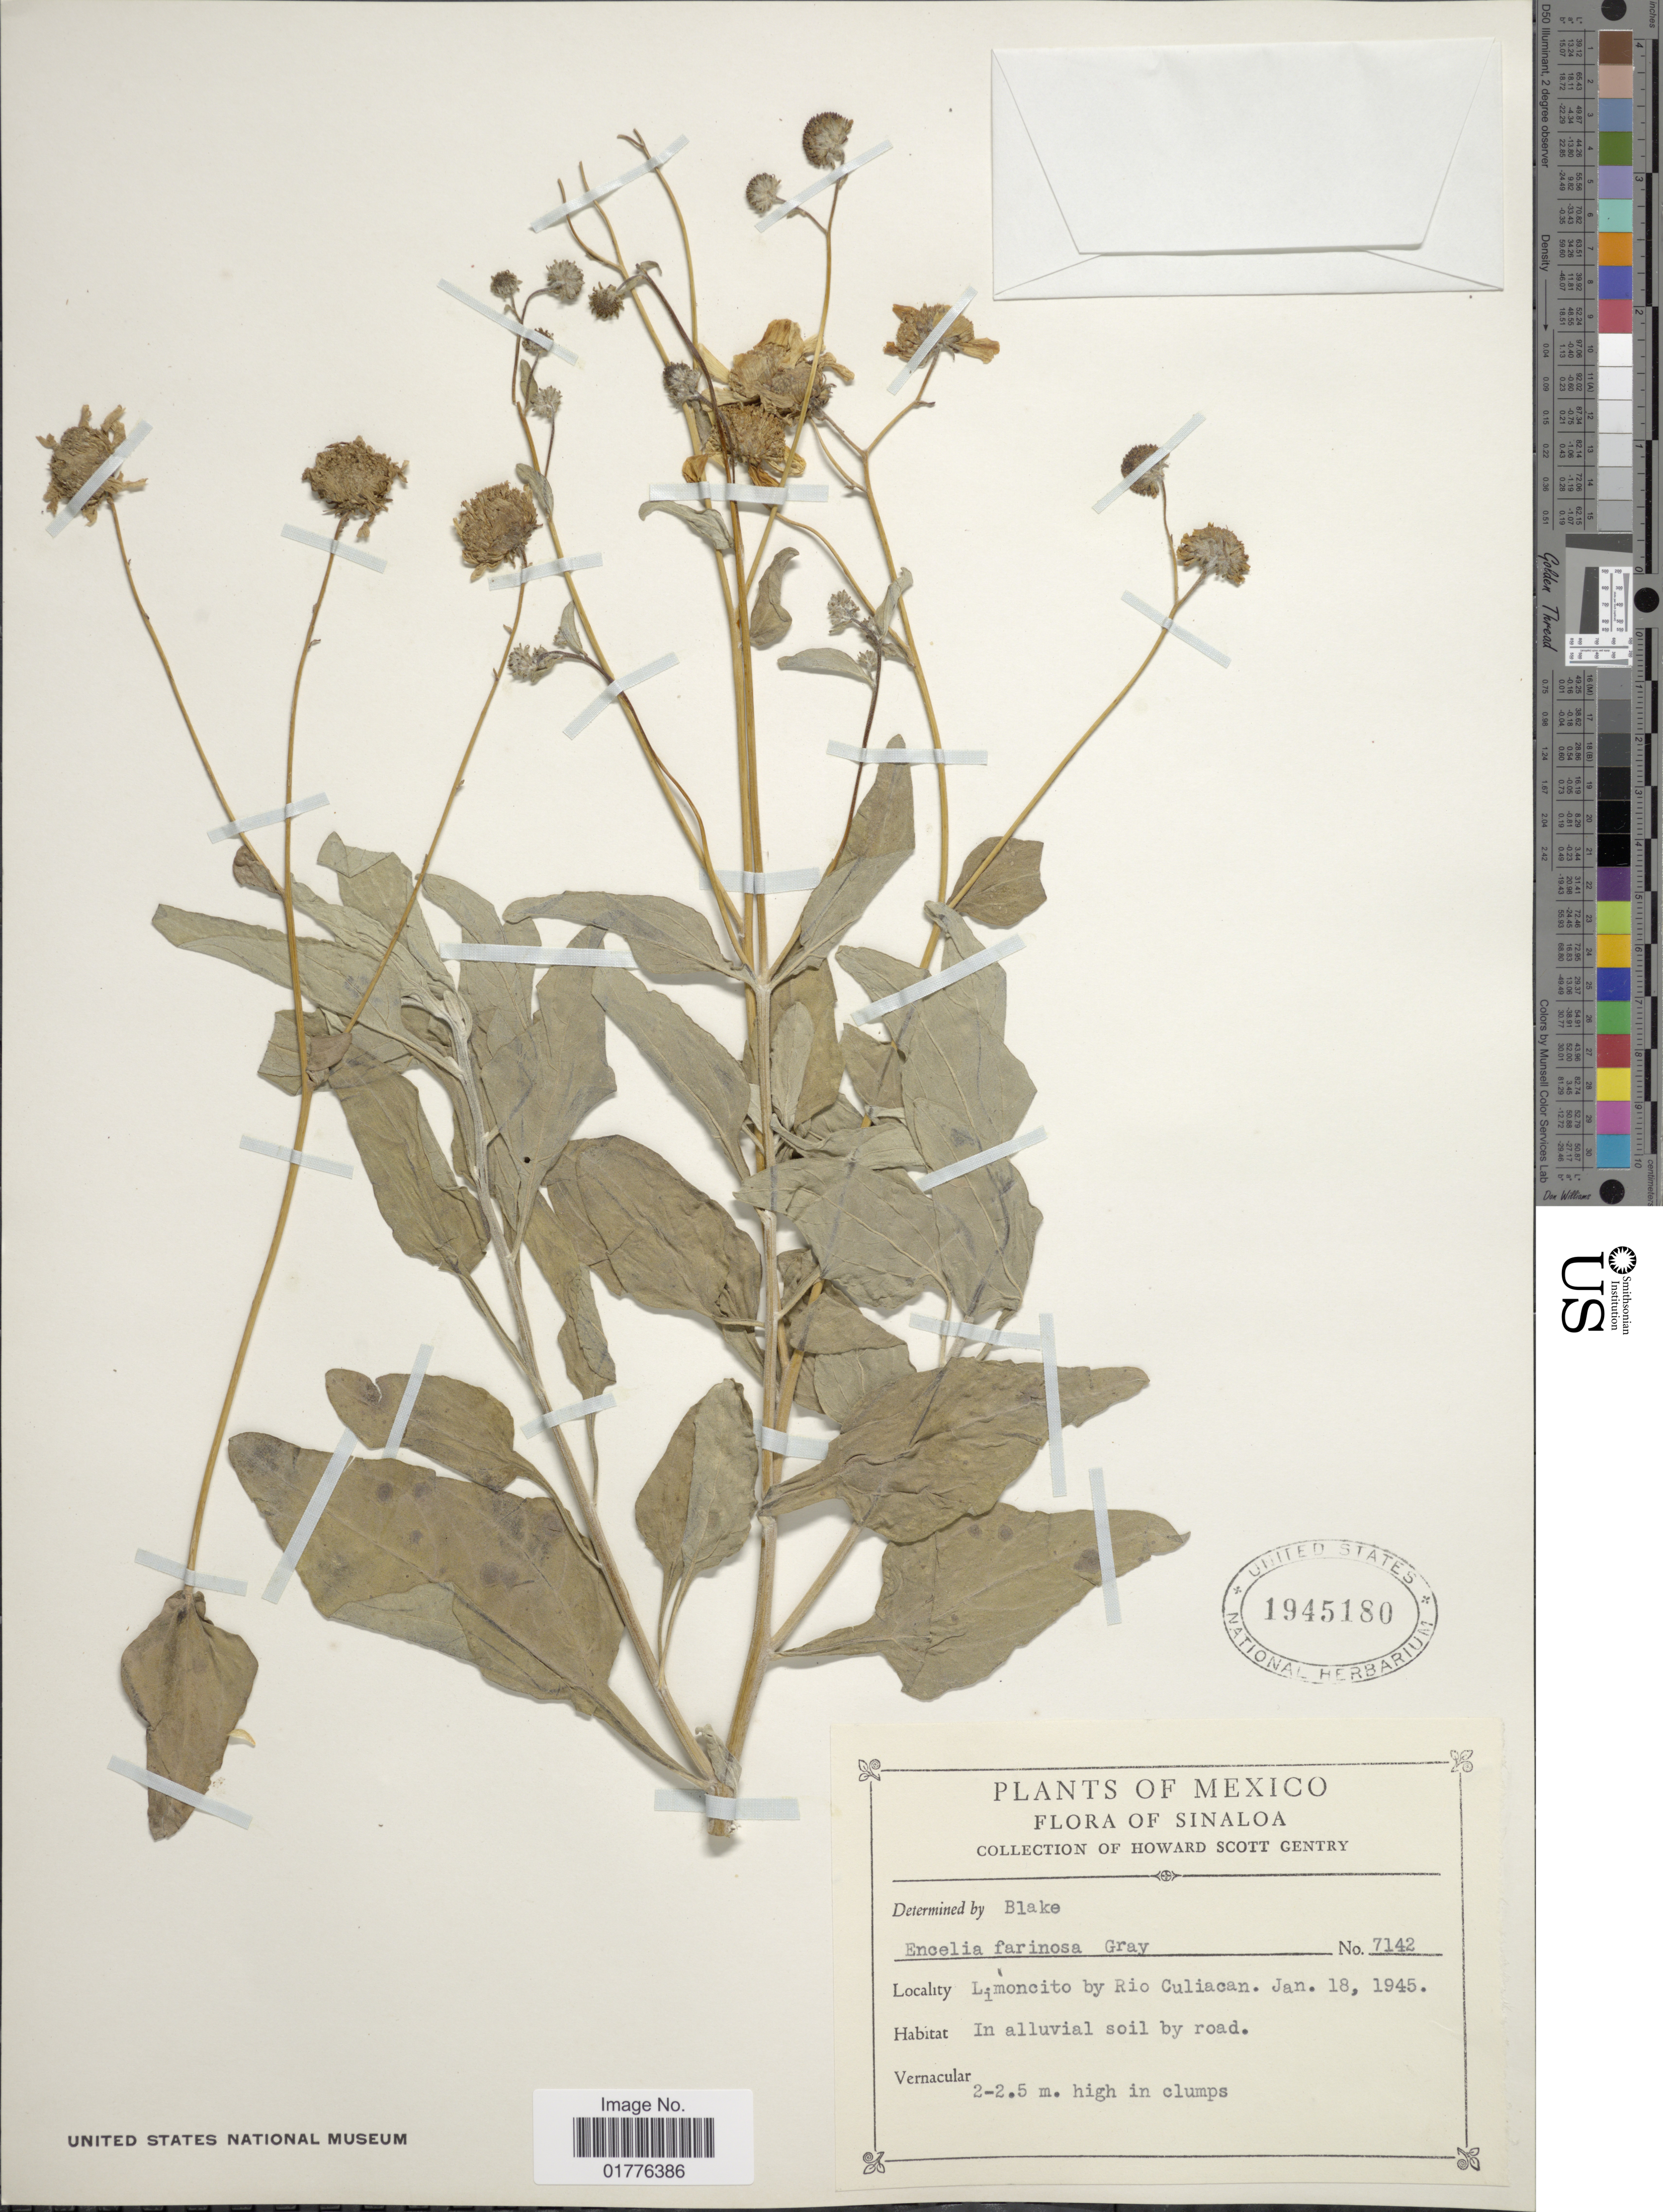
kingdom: Plantae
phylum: Tracheophyta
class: Magnoliopsida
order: Asterales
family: Asteraceae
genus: Encelia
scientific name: Encelia farinosa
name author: A. Gray ex Torr. in Emory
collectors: H. S. Gentry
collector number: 7142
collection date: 1945-01-18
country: Mexico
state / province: Sinaloa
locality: Limoncito by Rio Culiacan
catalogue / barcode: US 1945180